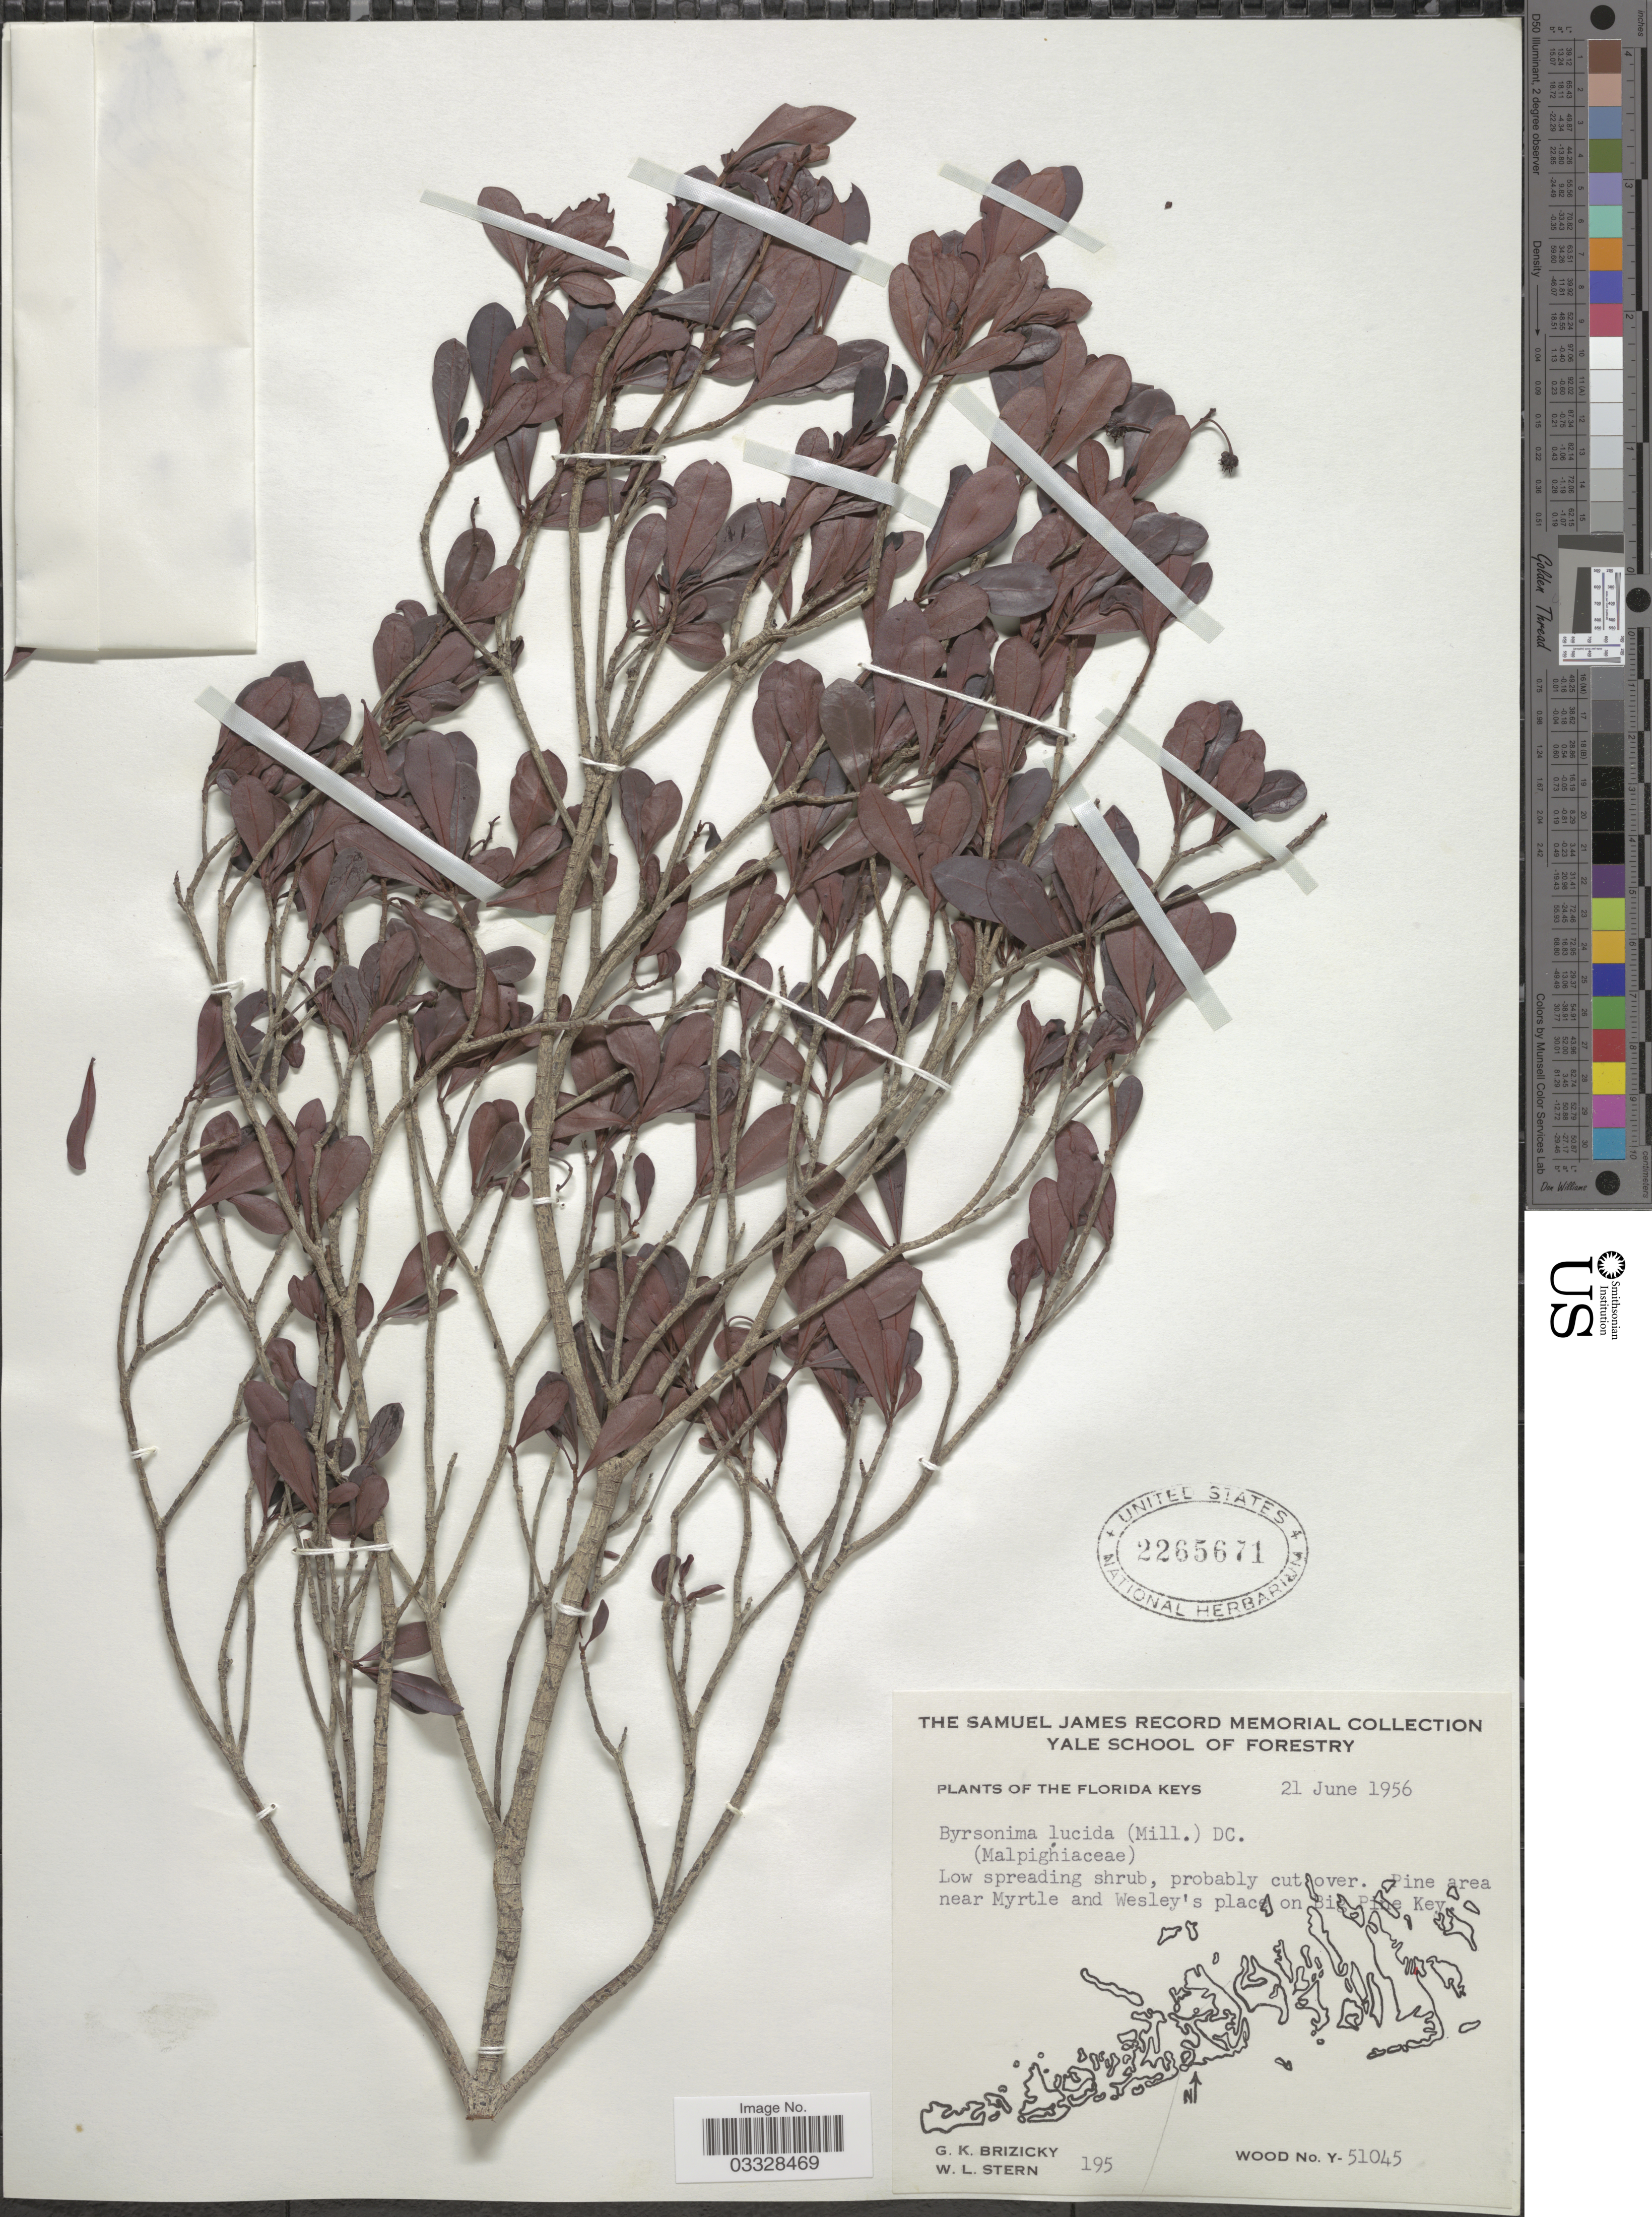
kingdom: Plantae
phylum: Tracheophyta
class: Magnoliopsida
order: Malpighiales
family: Malpighiaceae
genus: Byrsonima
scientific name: Byrsonima lucida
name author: (Mill.) DC.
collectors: G. K. Brizicky & W. L. Stern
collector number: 195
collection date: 1956-06-21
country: United States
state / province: Florida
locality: The Florida Keys. Pine area near Myrtle and Wesley's place on Big Pine Key.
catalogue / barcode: US 2265671